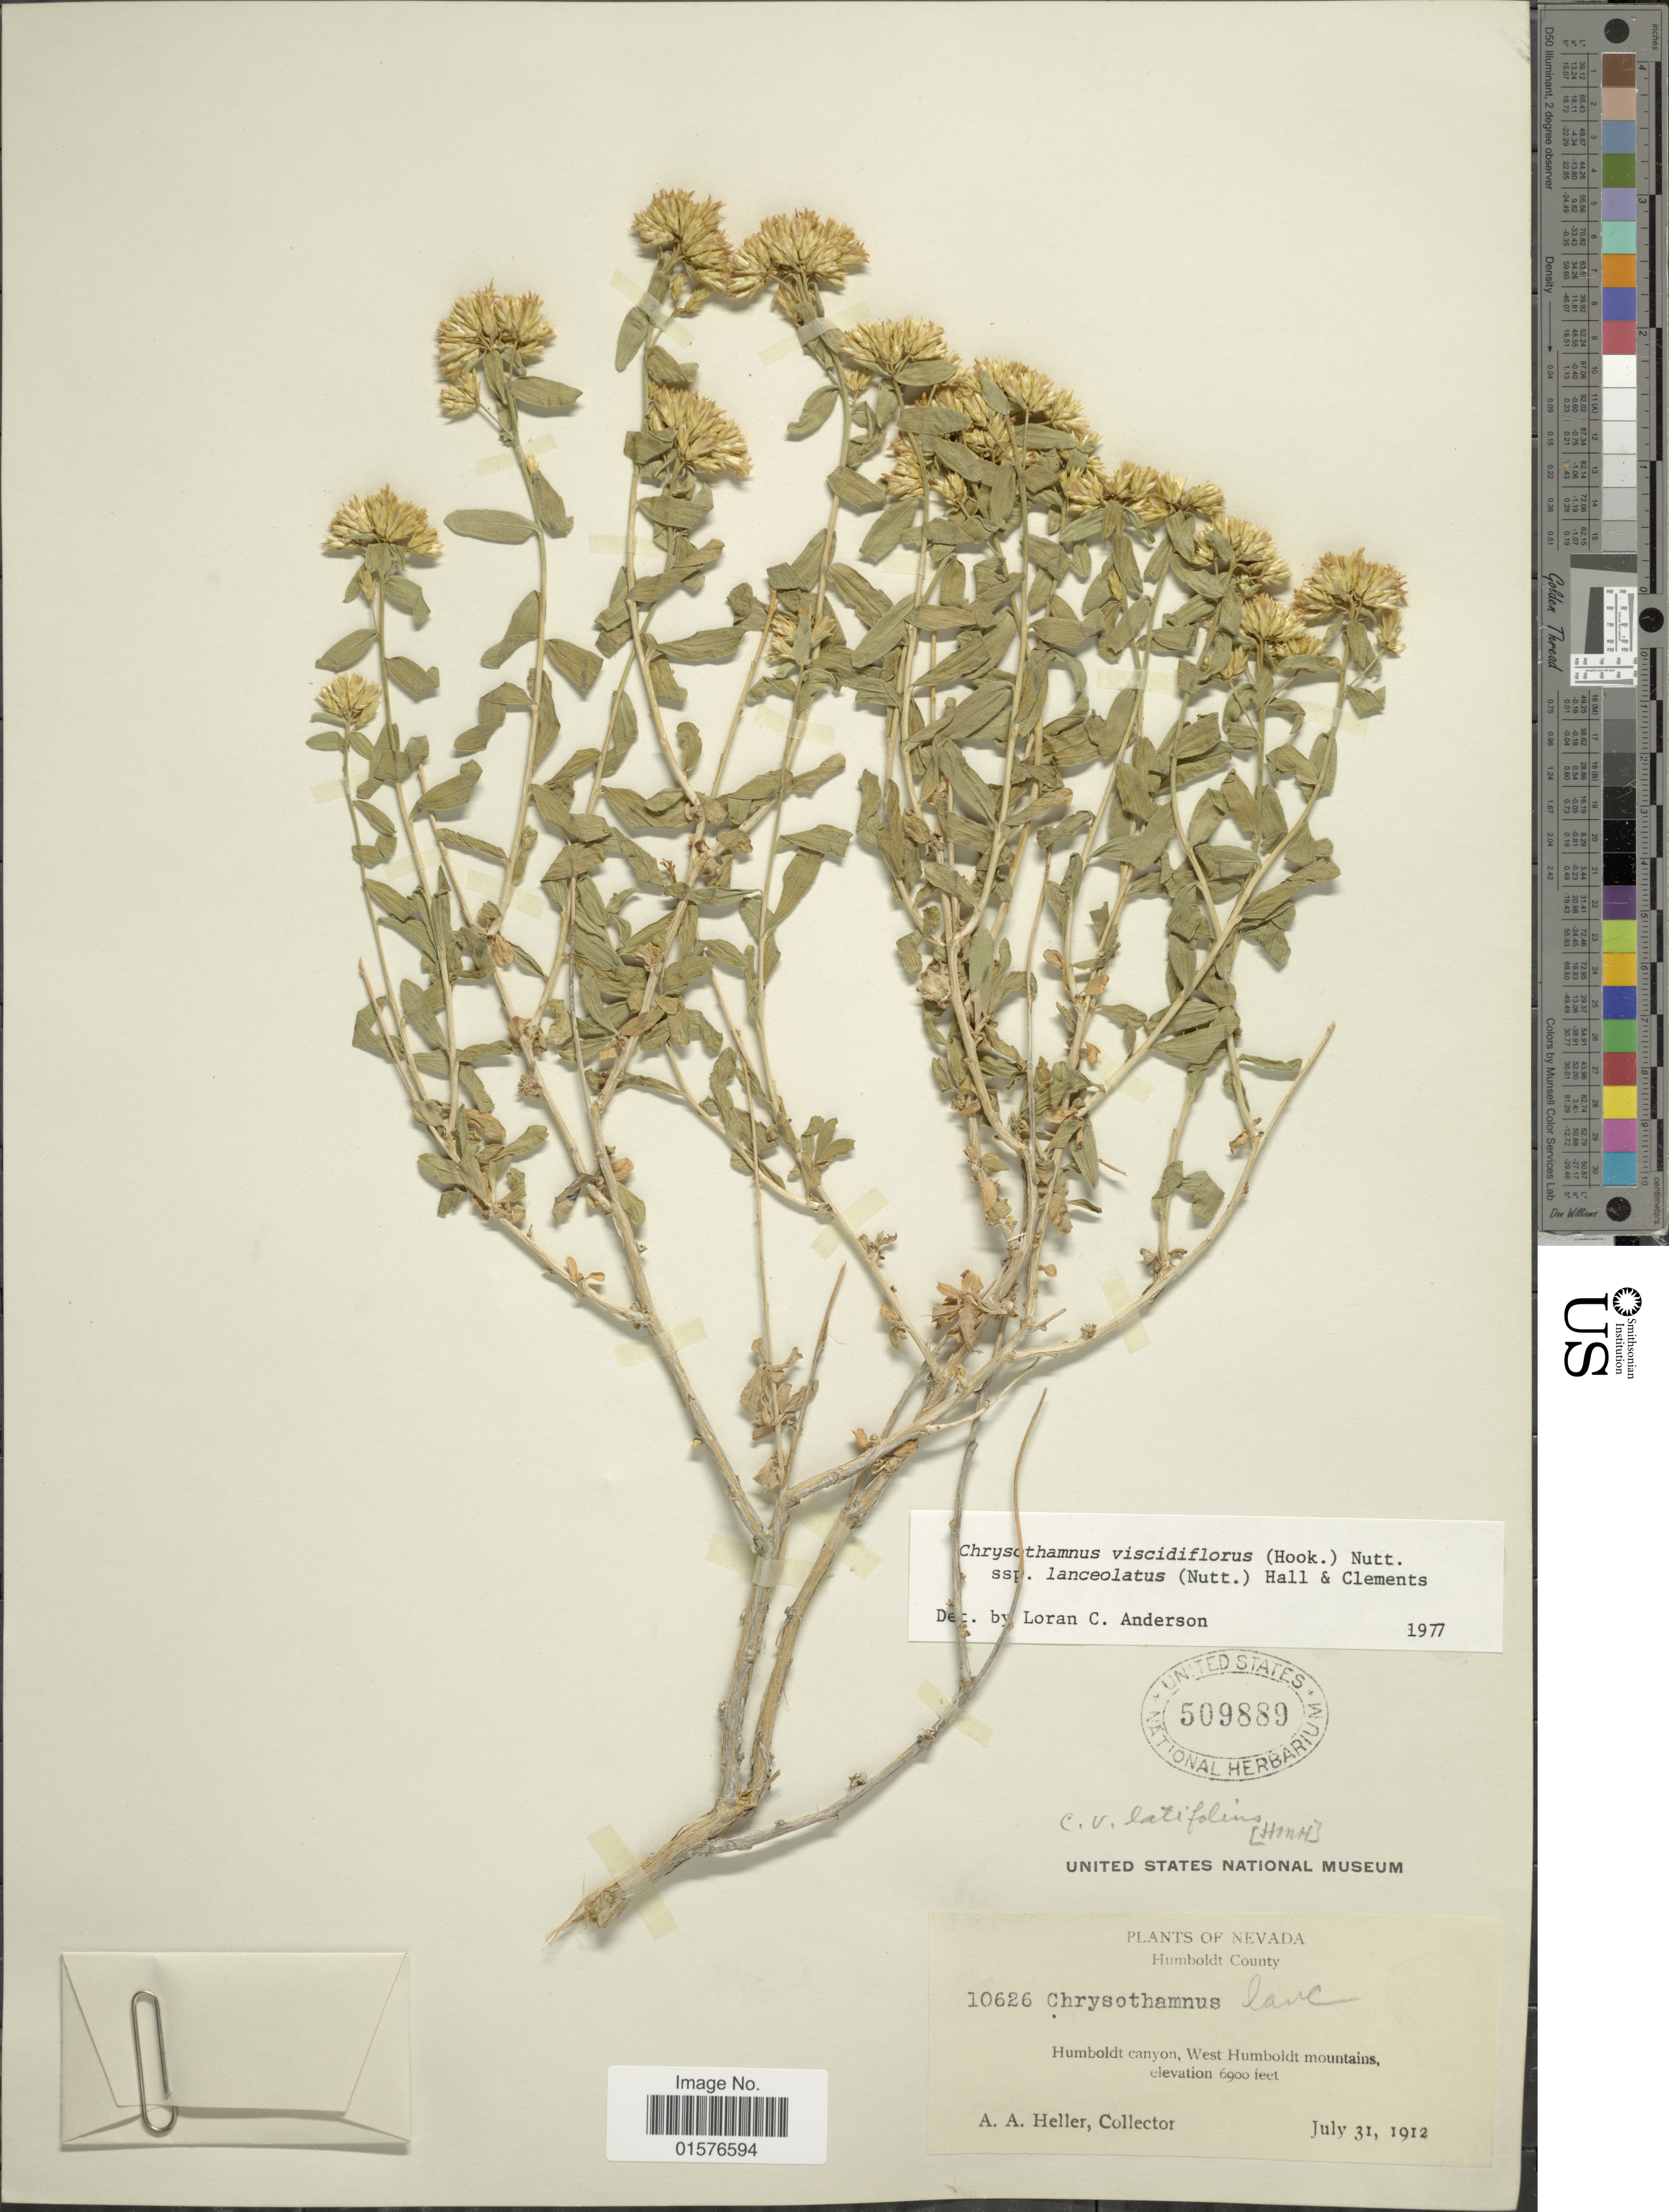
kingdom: Plantae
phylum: Tracheophyta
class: Magnoliopsida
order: Asterales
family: Asteraceae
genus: Chrysothamnus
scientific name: Chrysothamnus viscidiflorus subsp. lanceolatus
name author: (Nutt.) H.M. Hall & Clem.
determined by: Urbatsch, Lowell E., Curator (LSU), Louisiana State University (UNITED STATES)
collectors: A. A. Heller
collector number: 10626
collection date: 1912-07-31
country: United States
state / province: Nevada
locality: Humboldt County, Humboldt canyon, West Humboldt mountains.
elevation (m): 2103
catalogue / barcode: US 509889